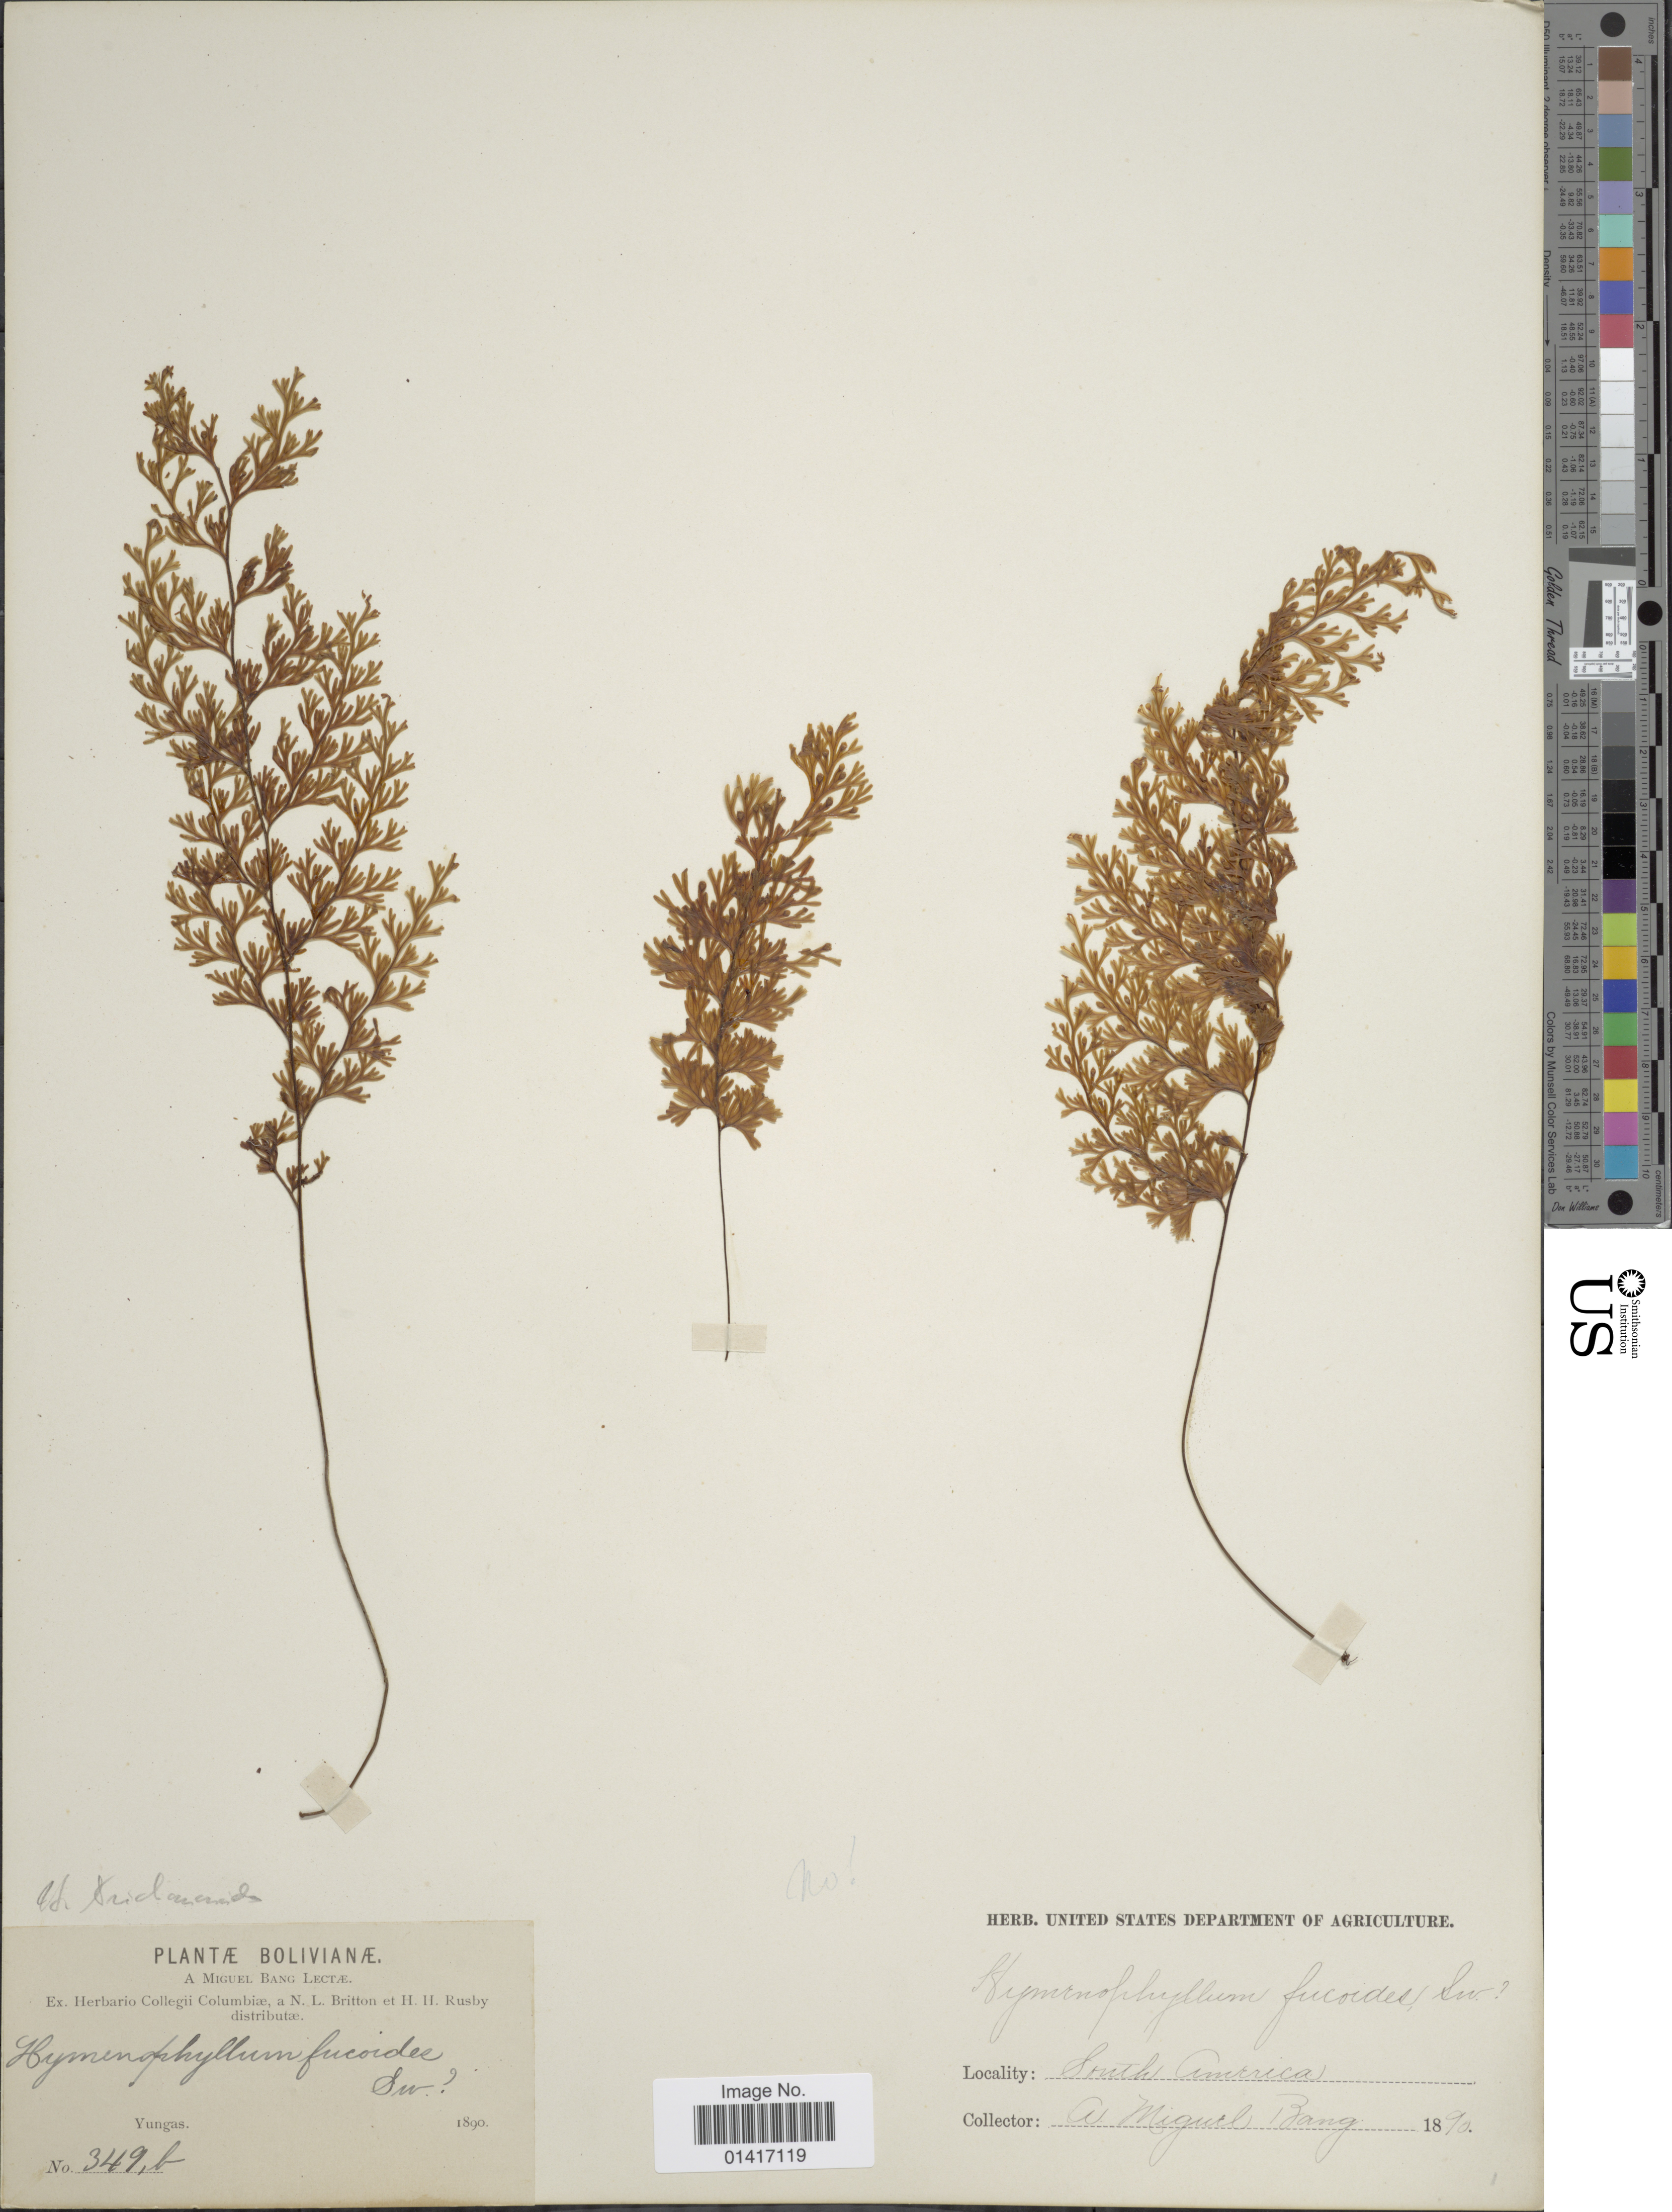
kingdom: Plantae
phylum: Tracheophyta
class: Polypodiopsida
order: Hymenophyllales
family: Hymenophyllaceae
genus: Hymenophyllum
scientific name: Hymenophyllum trichomanoides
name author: Bosch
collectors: M. Bang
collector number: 349b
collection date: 1890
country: Bolivia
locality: Yungas